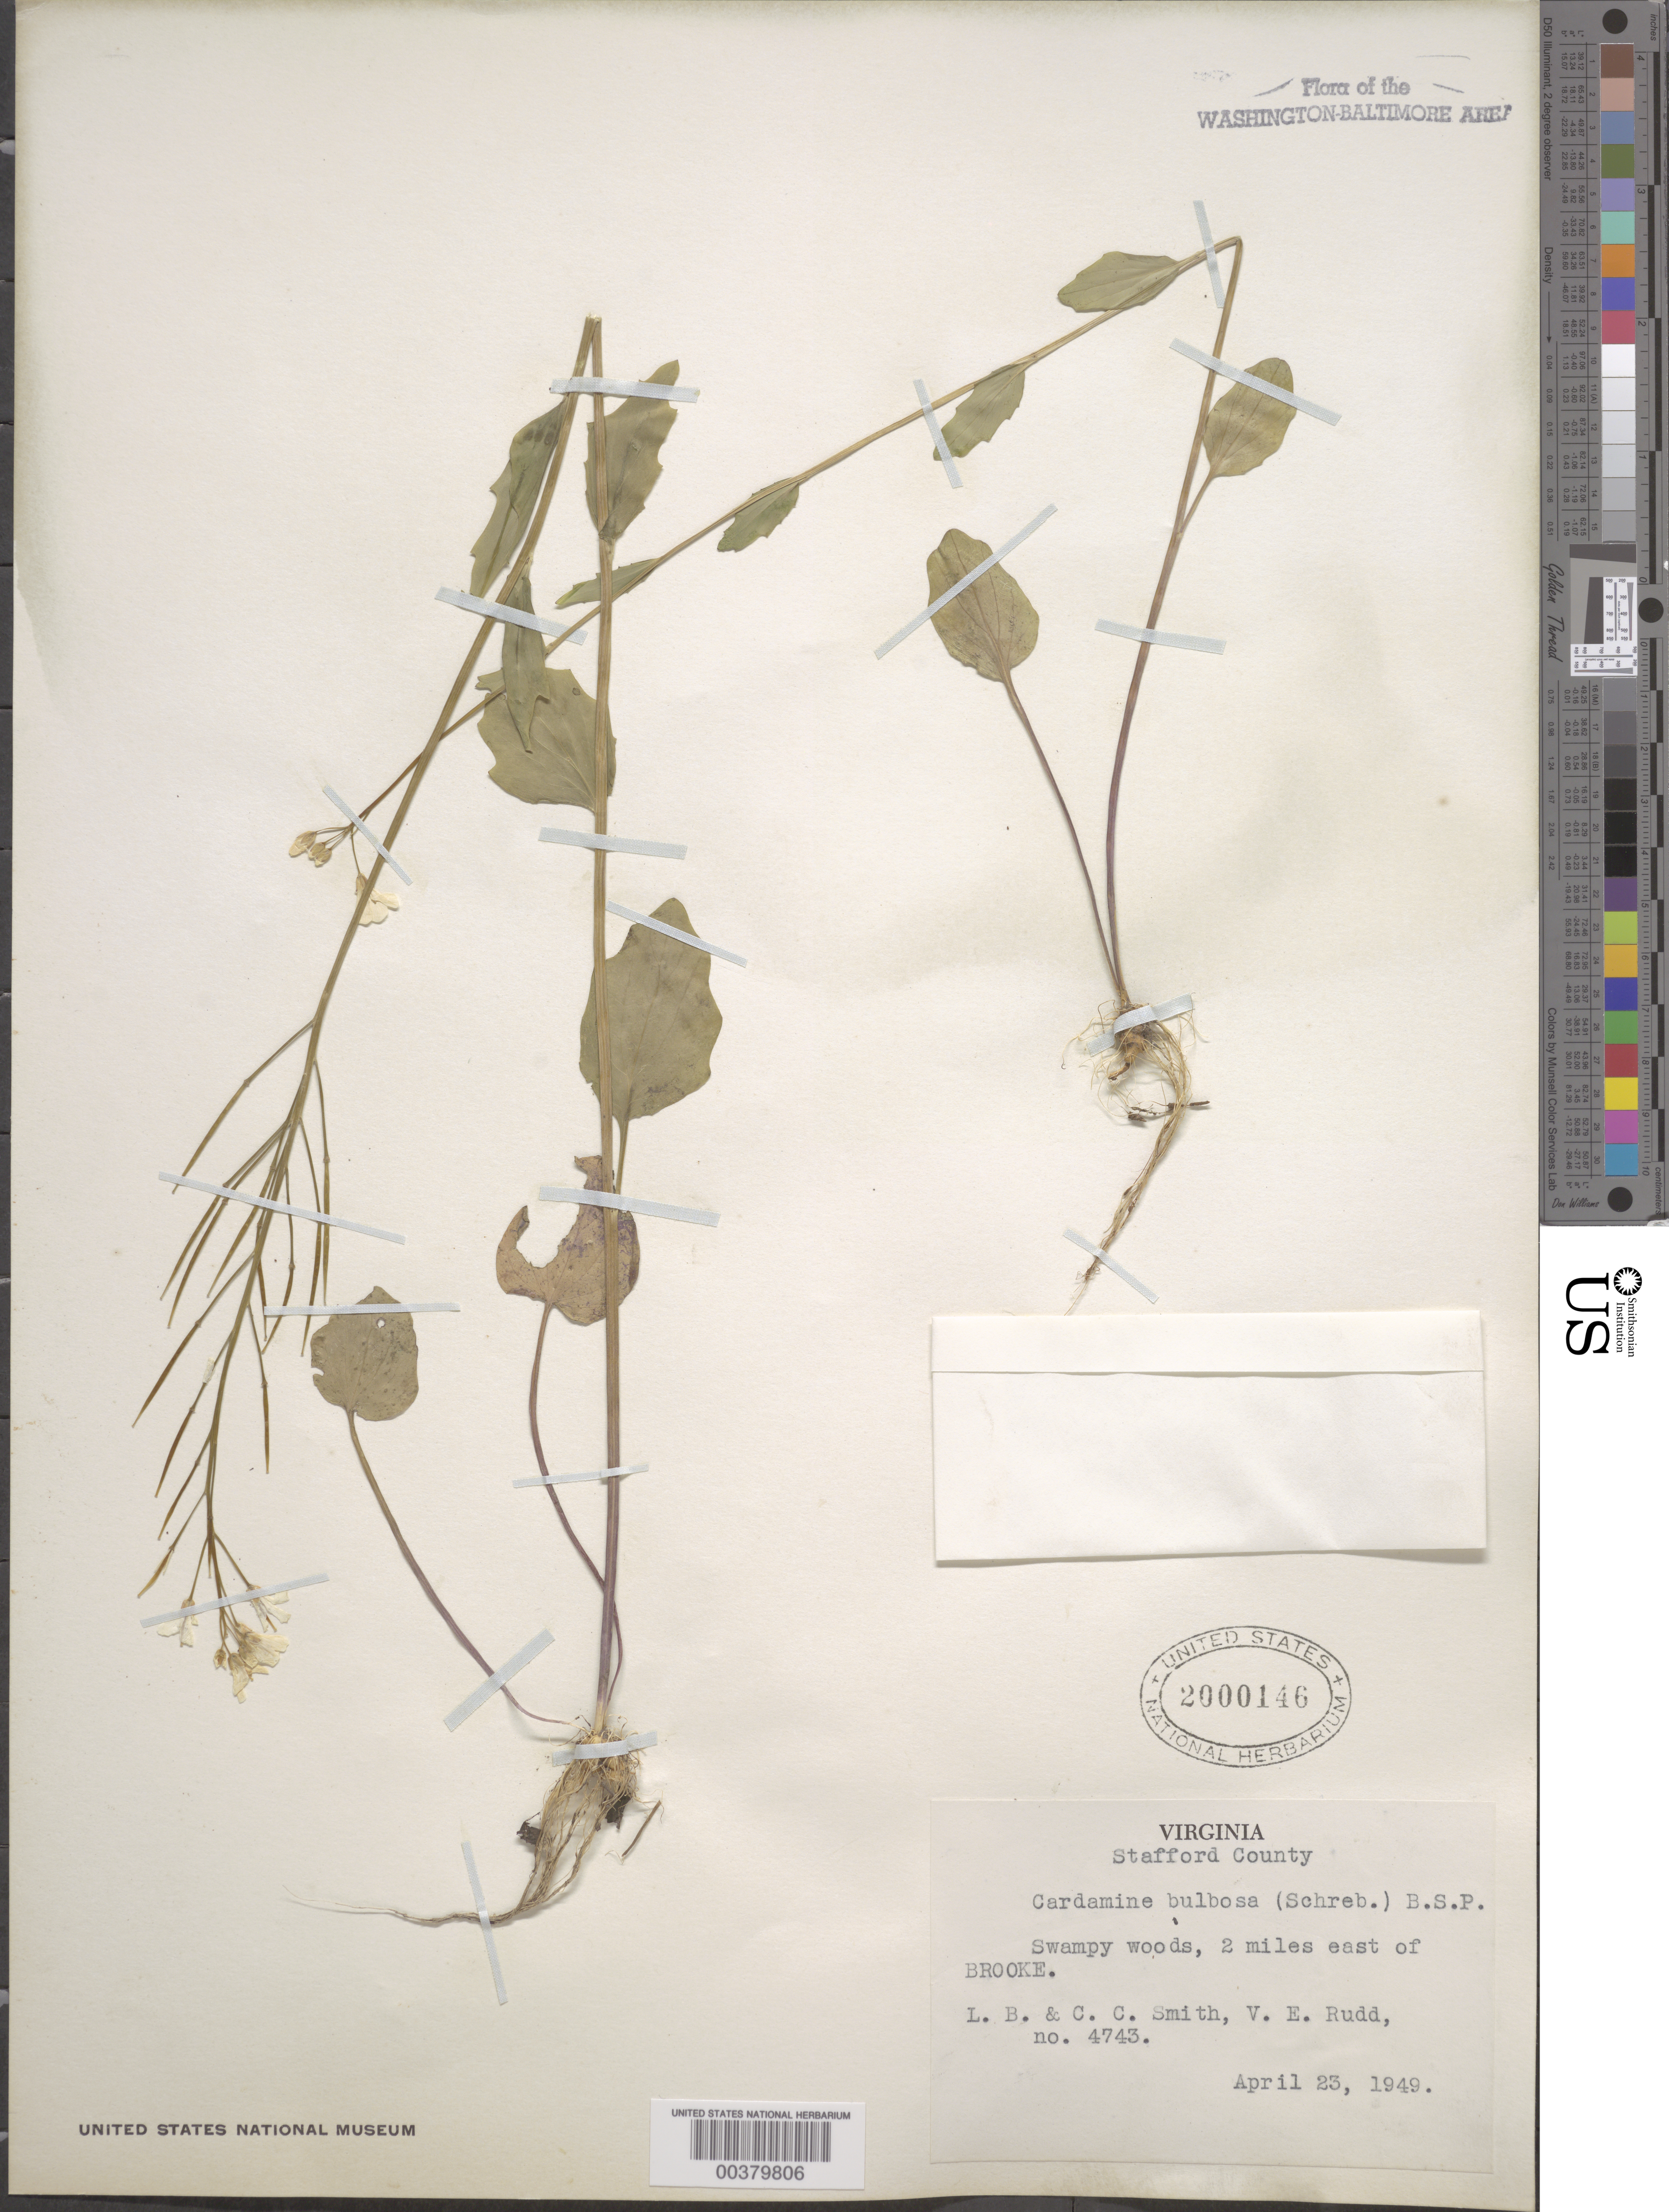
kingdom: Plantae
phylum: Tracheophyta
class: Magnoliopsida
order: Brassicales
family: Brassicaceae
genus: Cardamine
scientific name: Cardamine bulbosa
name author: (Schreb. ex Muhl.) Britton et al.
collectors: L. Smith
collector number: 4743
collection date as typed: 23 Apr 1949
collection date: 1949-04-23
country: United States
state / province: Virginia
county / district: Stafford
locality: East of Brooke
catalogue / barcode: US 2000146